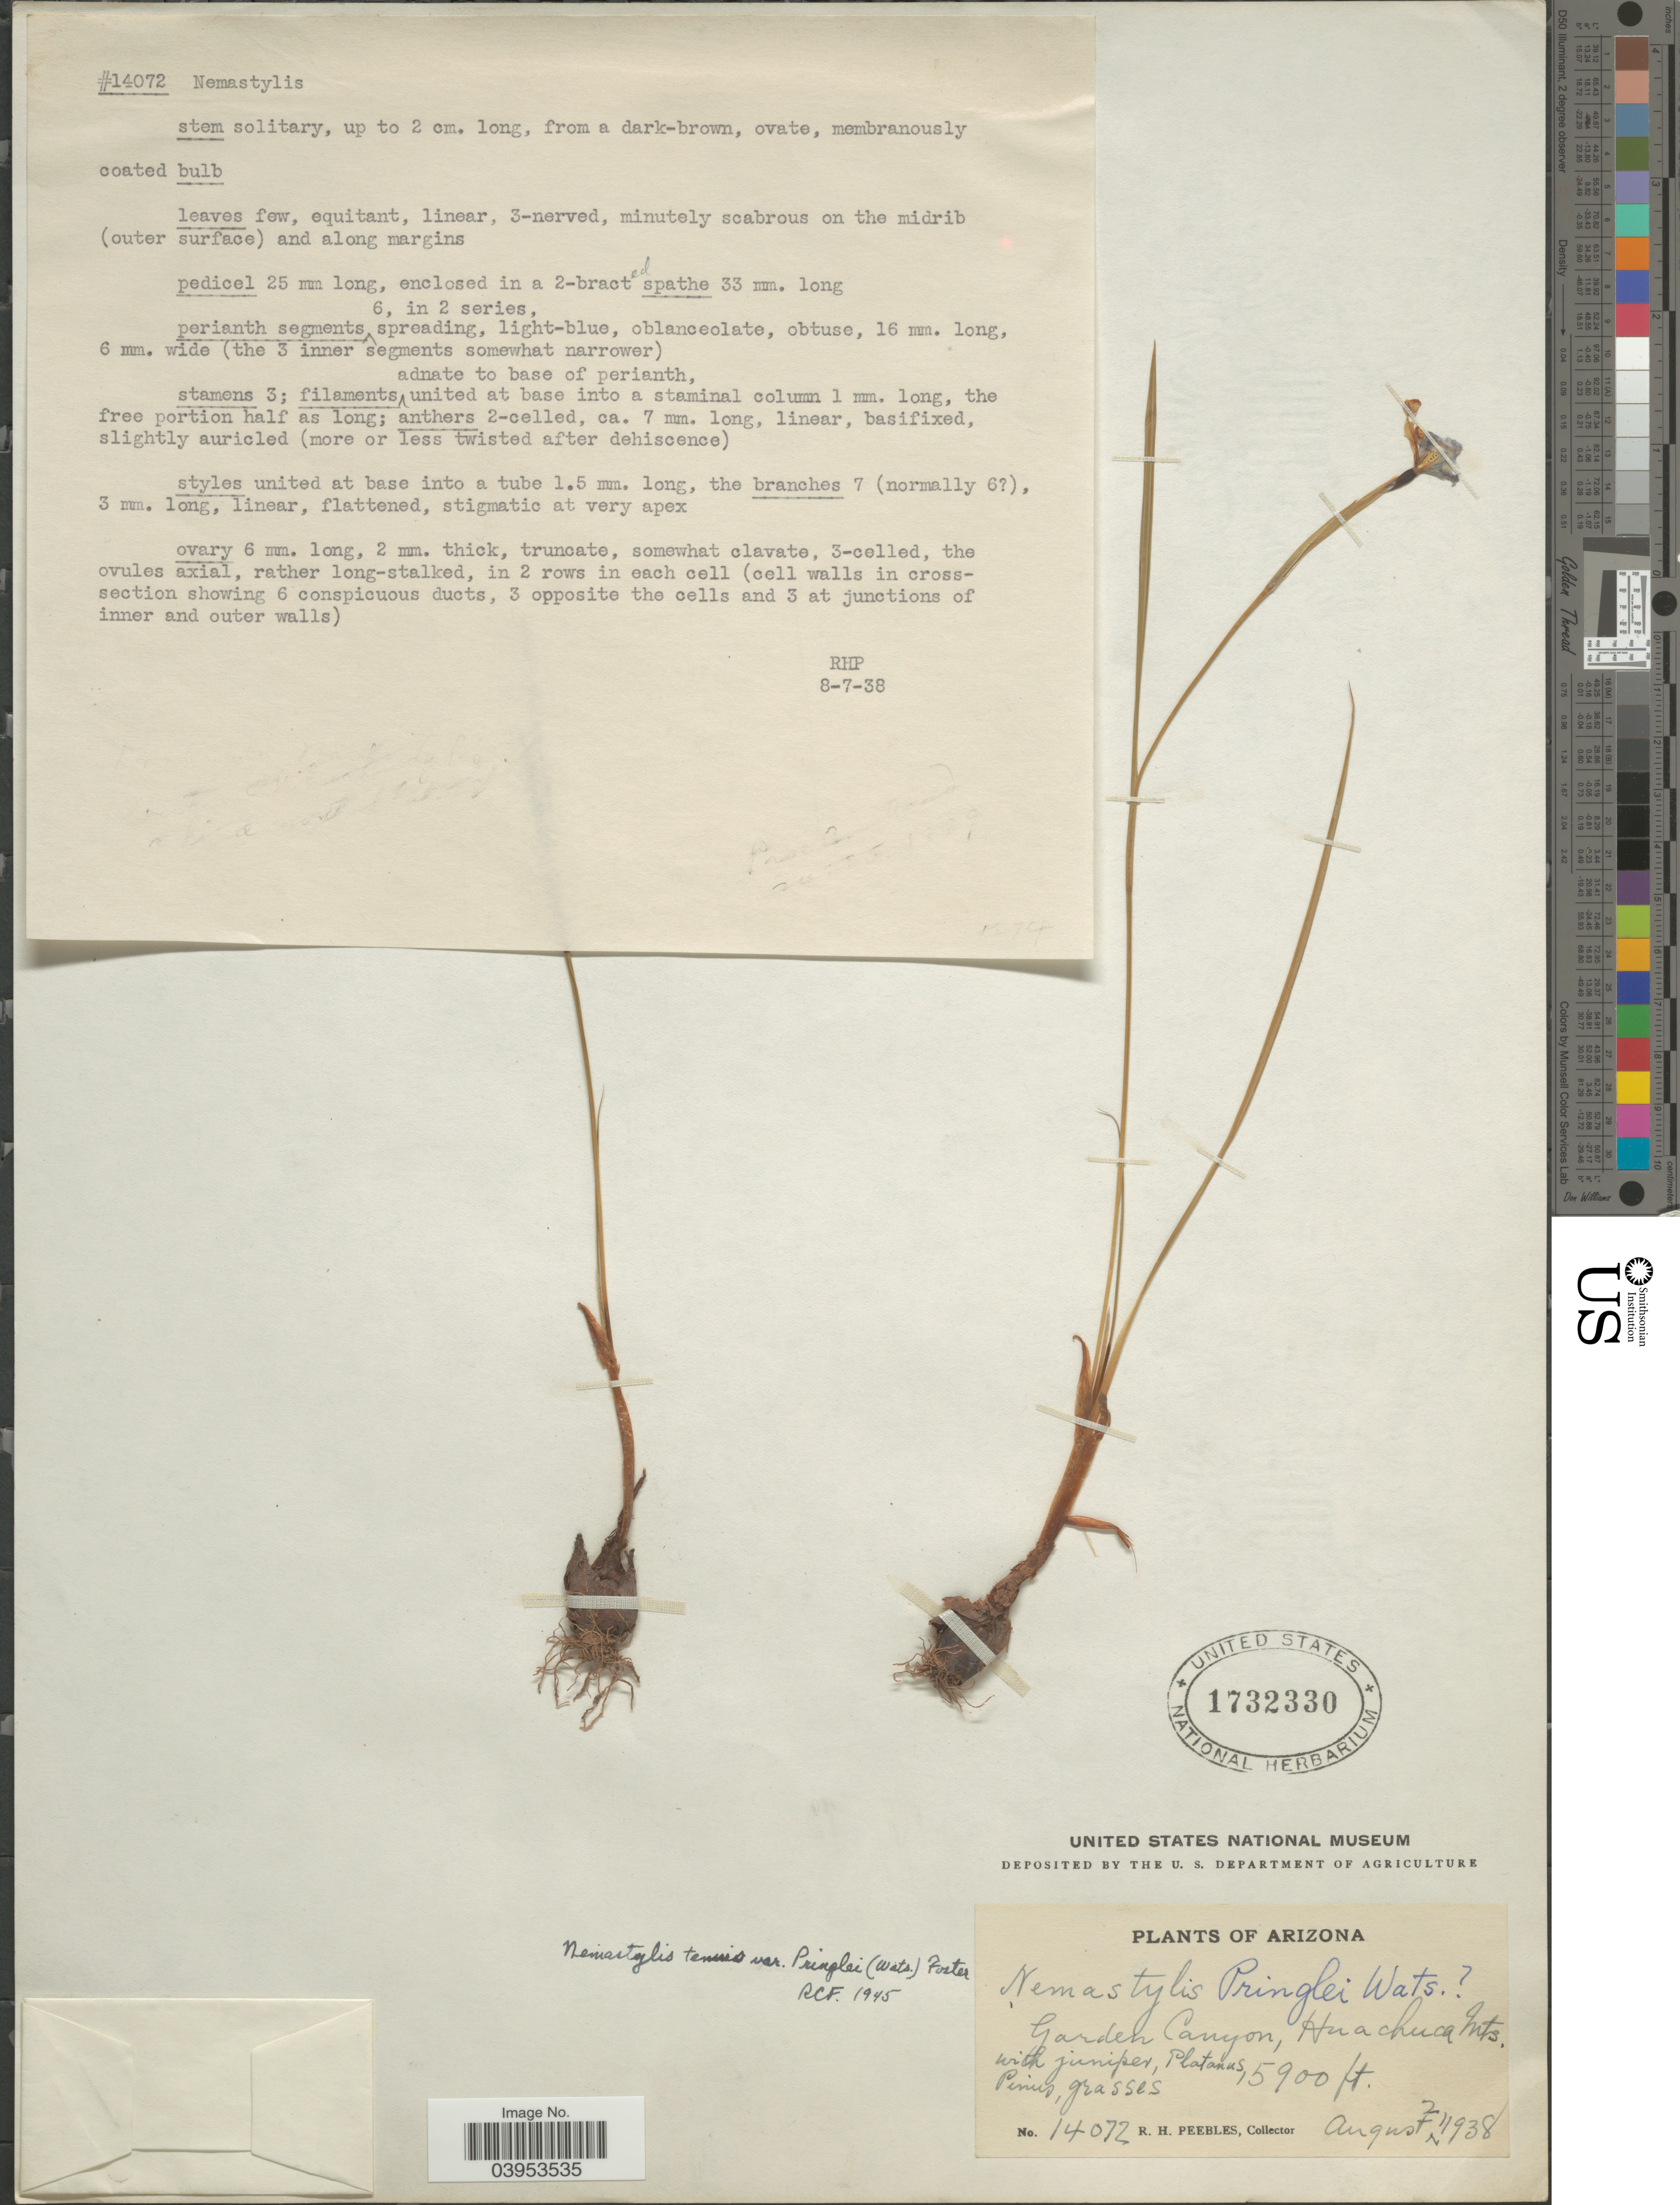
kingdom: Plantae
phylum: Tracheophyta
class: Liliopsida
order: Asparagales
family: Iridaceae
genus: Nemastylis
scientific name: Nemastylis tenuis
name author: (Herb.) S. Watson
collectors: R. H. Peebles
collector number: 14072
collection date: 1938-08-21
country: United States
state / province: Arizona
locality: Garden Canyon, Huachuca Mts.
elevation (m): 1798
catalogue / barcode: US 1732330